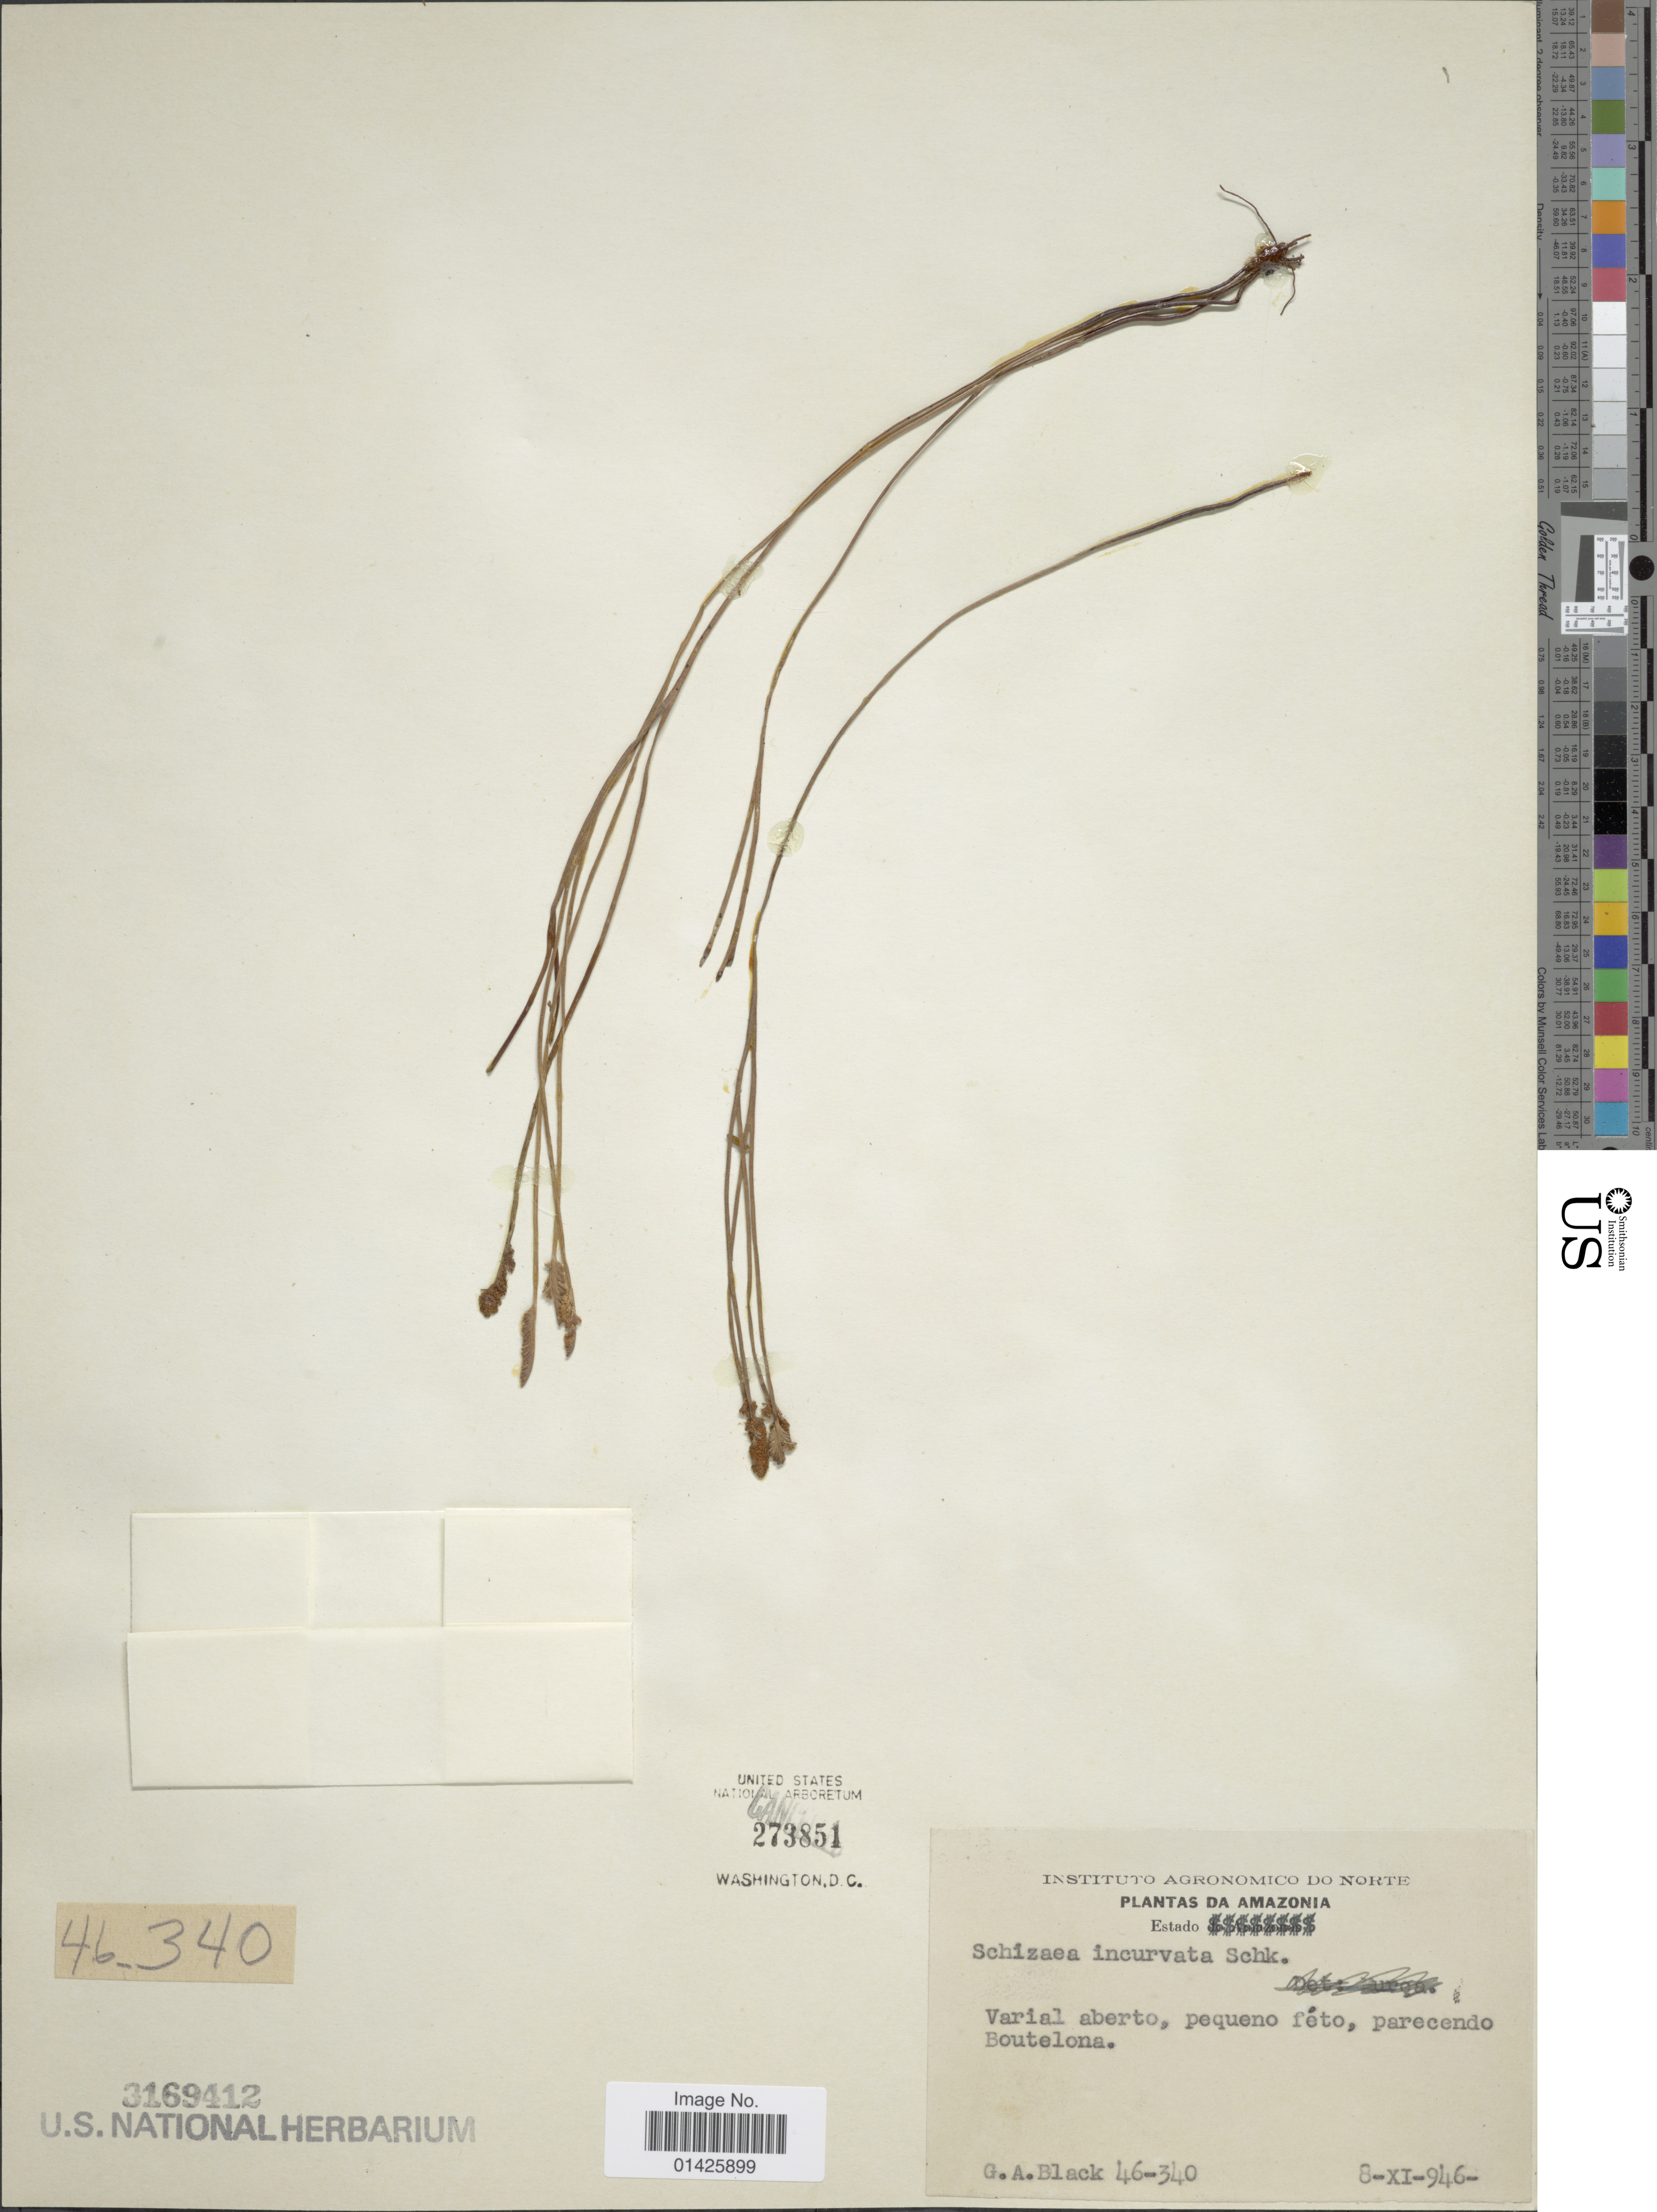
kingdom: Plantae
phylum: Tracheophyta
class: Polypodiopsida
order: Schizaeales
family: Schizaeaceae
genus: Schizaea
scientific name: Schizaea incurvata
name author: Schkuhr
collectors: G. A. Black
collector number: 46-340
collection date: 1946-11-08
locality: Varial aberto, pequeno féto, parencendo Boutelona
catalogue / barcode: US 273851